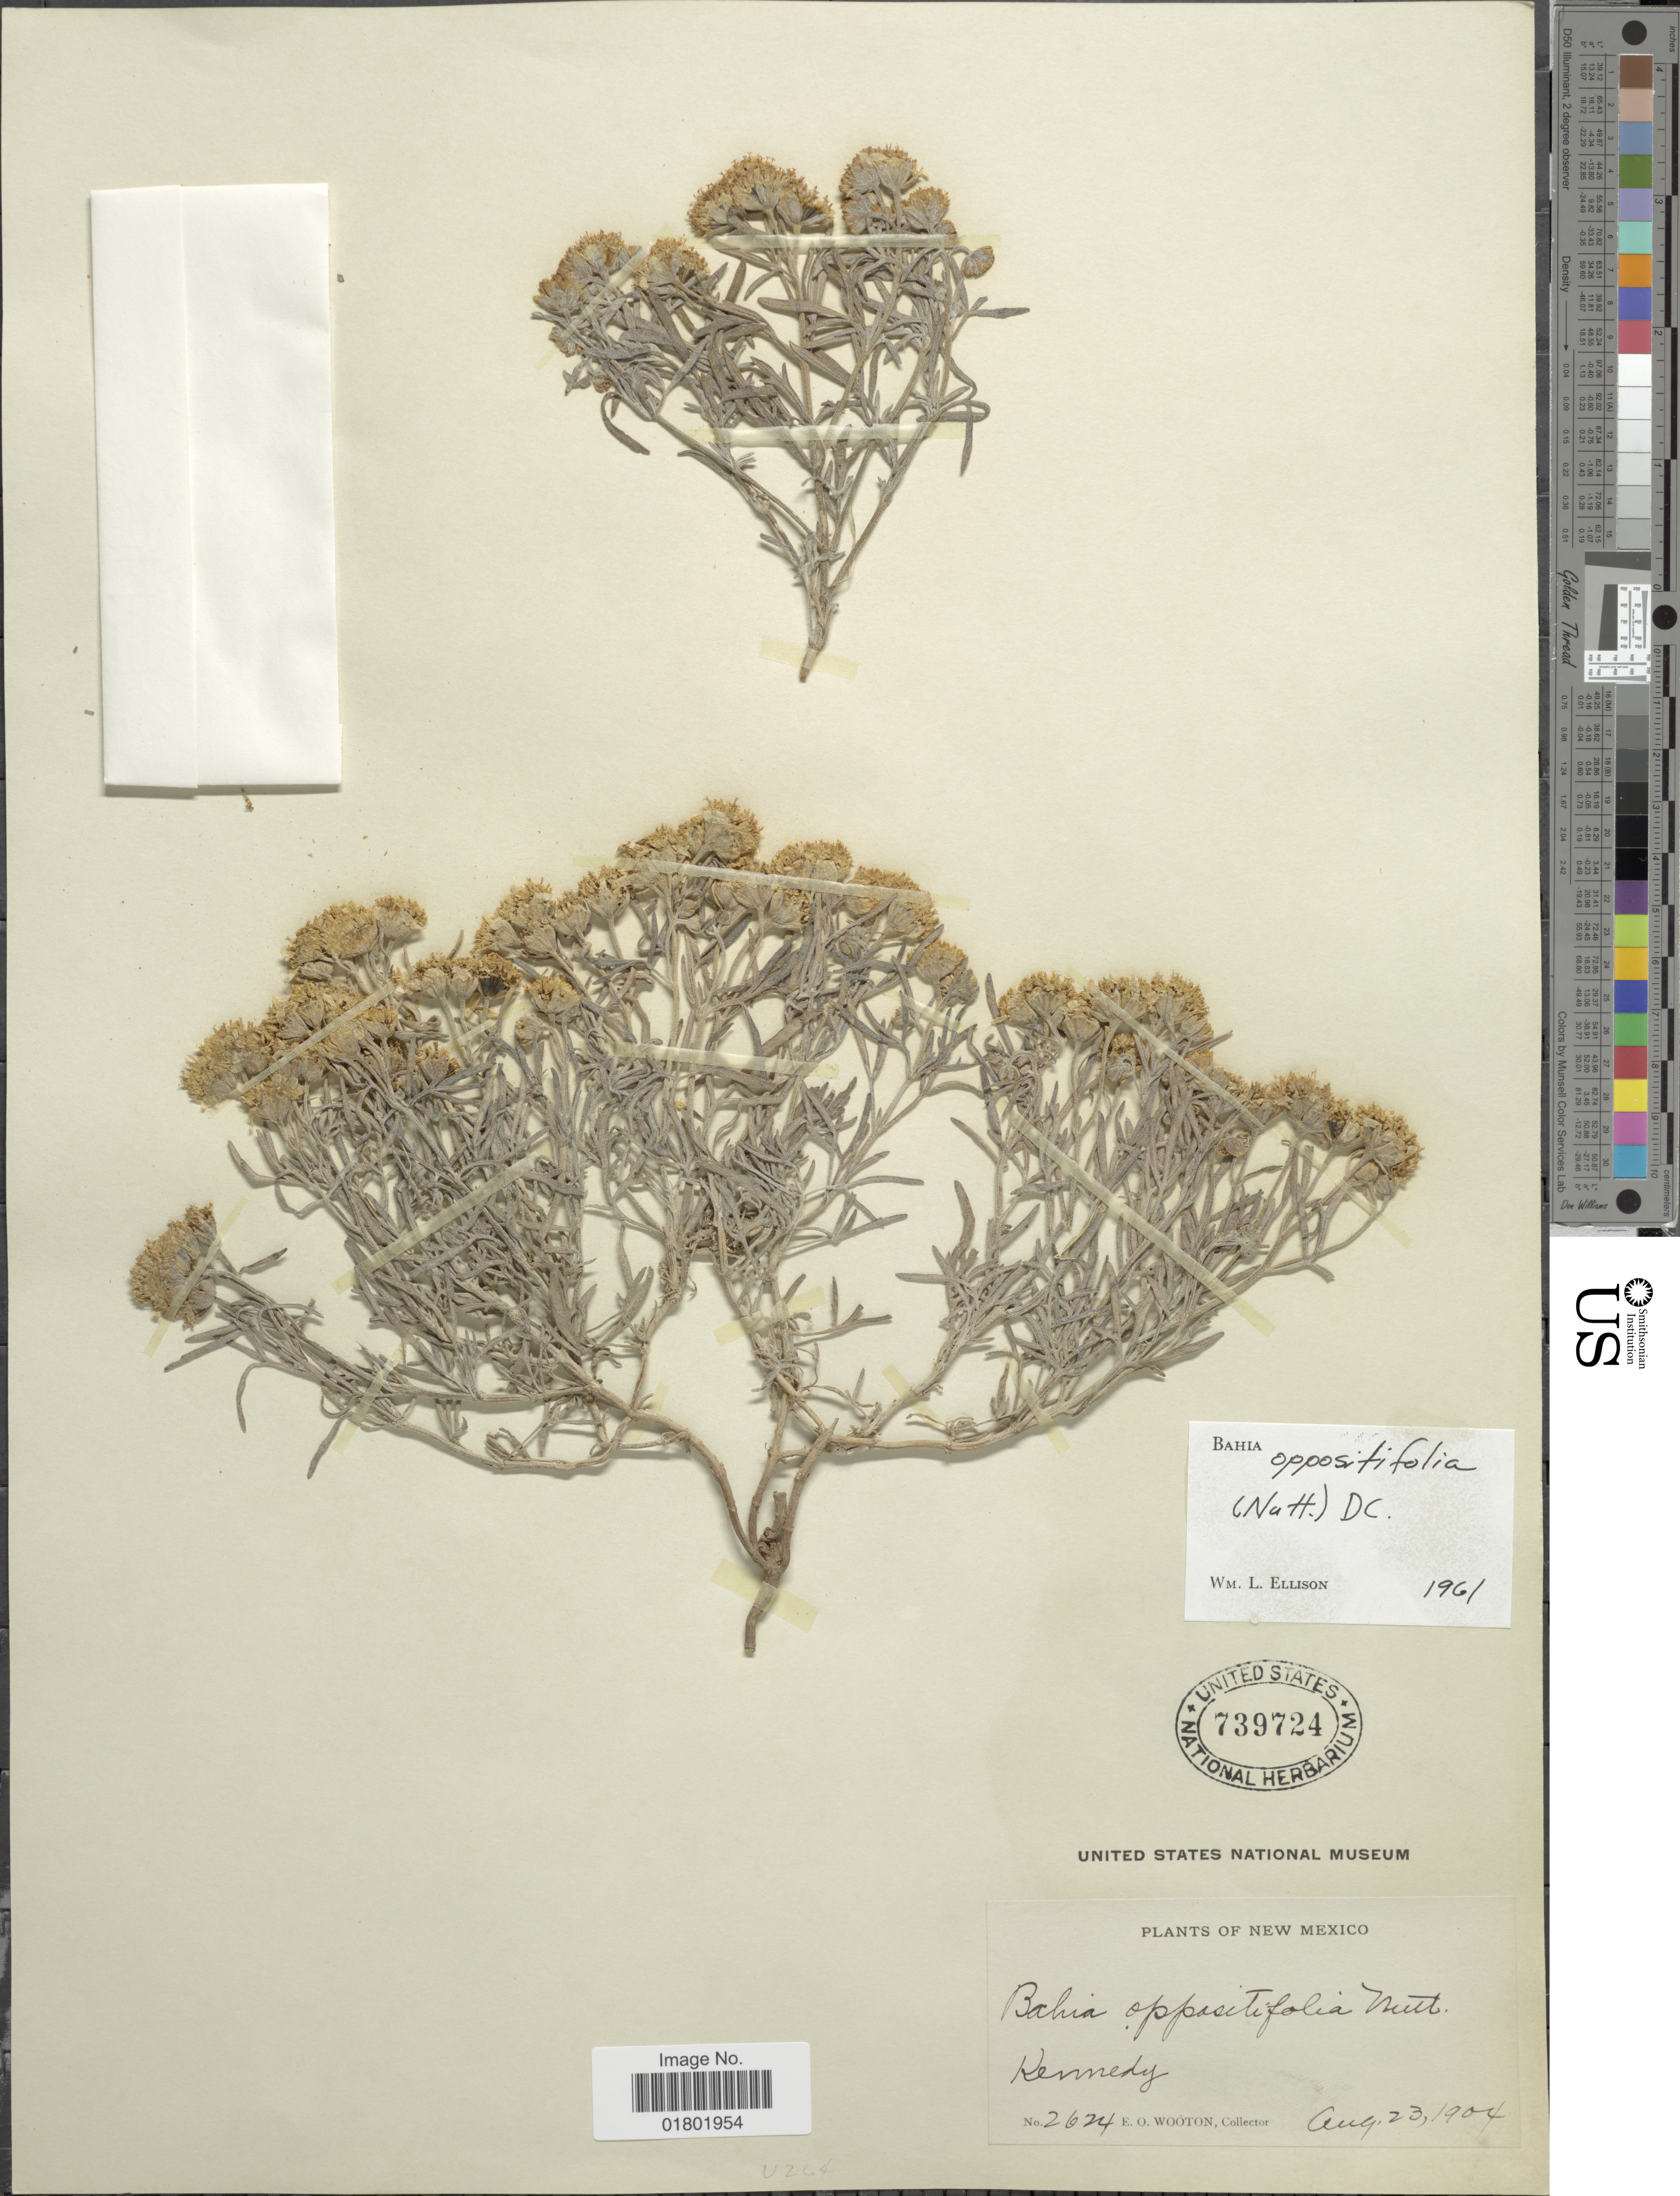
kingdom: Plantae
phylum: Tracheophyta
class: Magnoliopsida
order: Asterales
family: Asteraceae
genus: Bahia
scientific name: Bahia oppositifolia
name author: Nutt.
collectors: E. O. Wooton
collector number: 2624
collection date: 1904-08-23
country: United States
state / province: New Mexico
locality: Kennedy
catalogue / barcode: US 739724